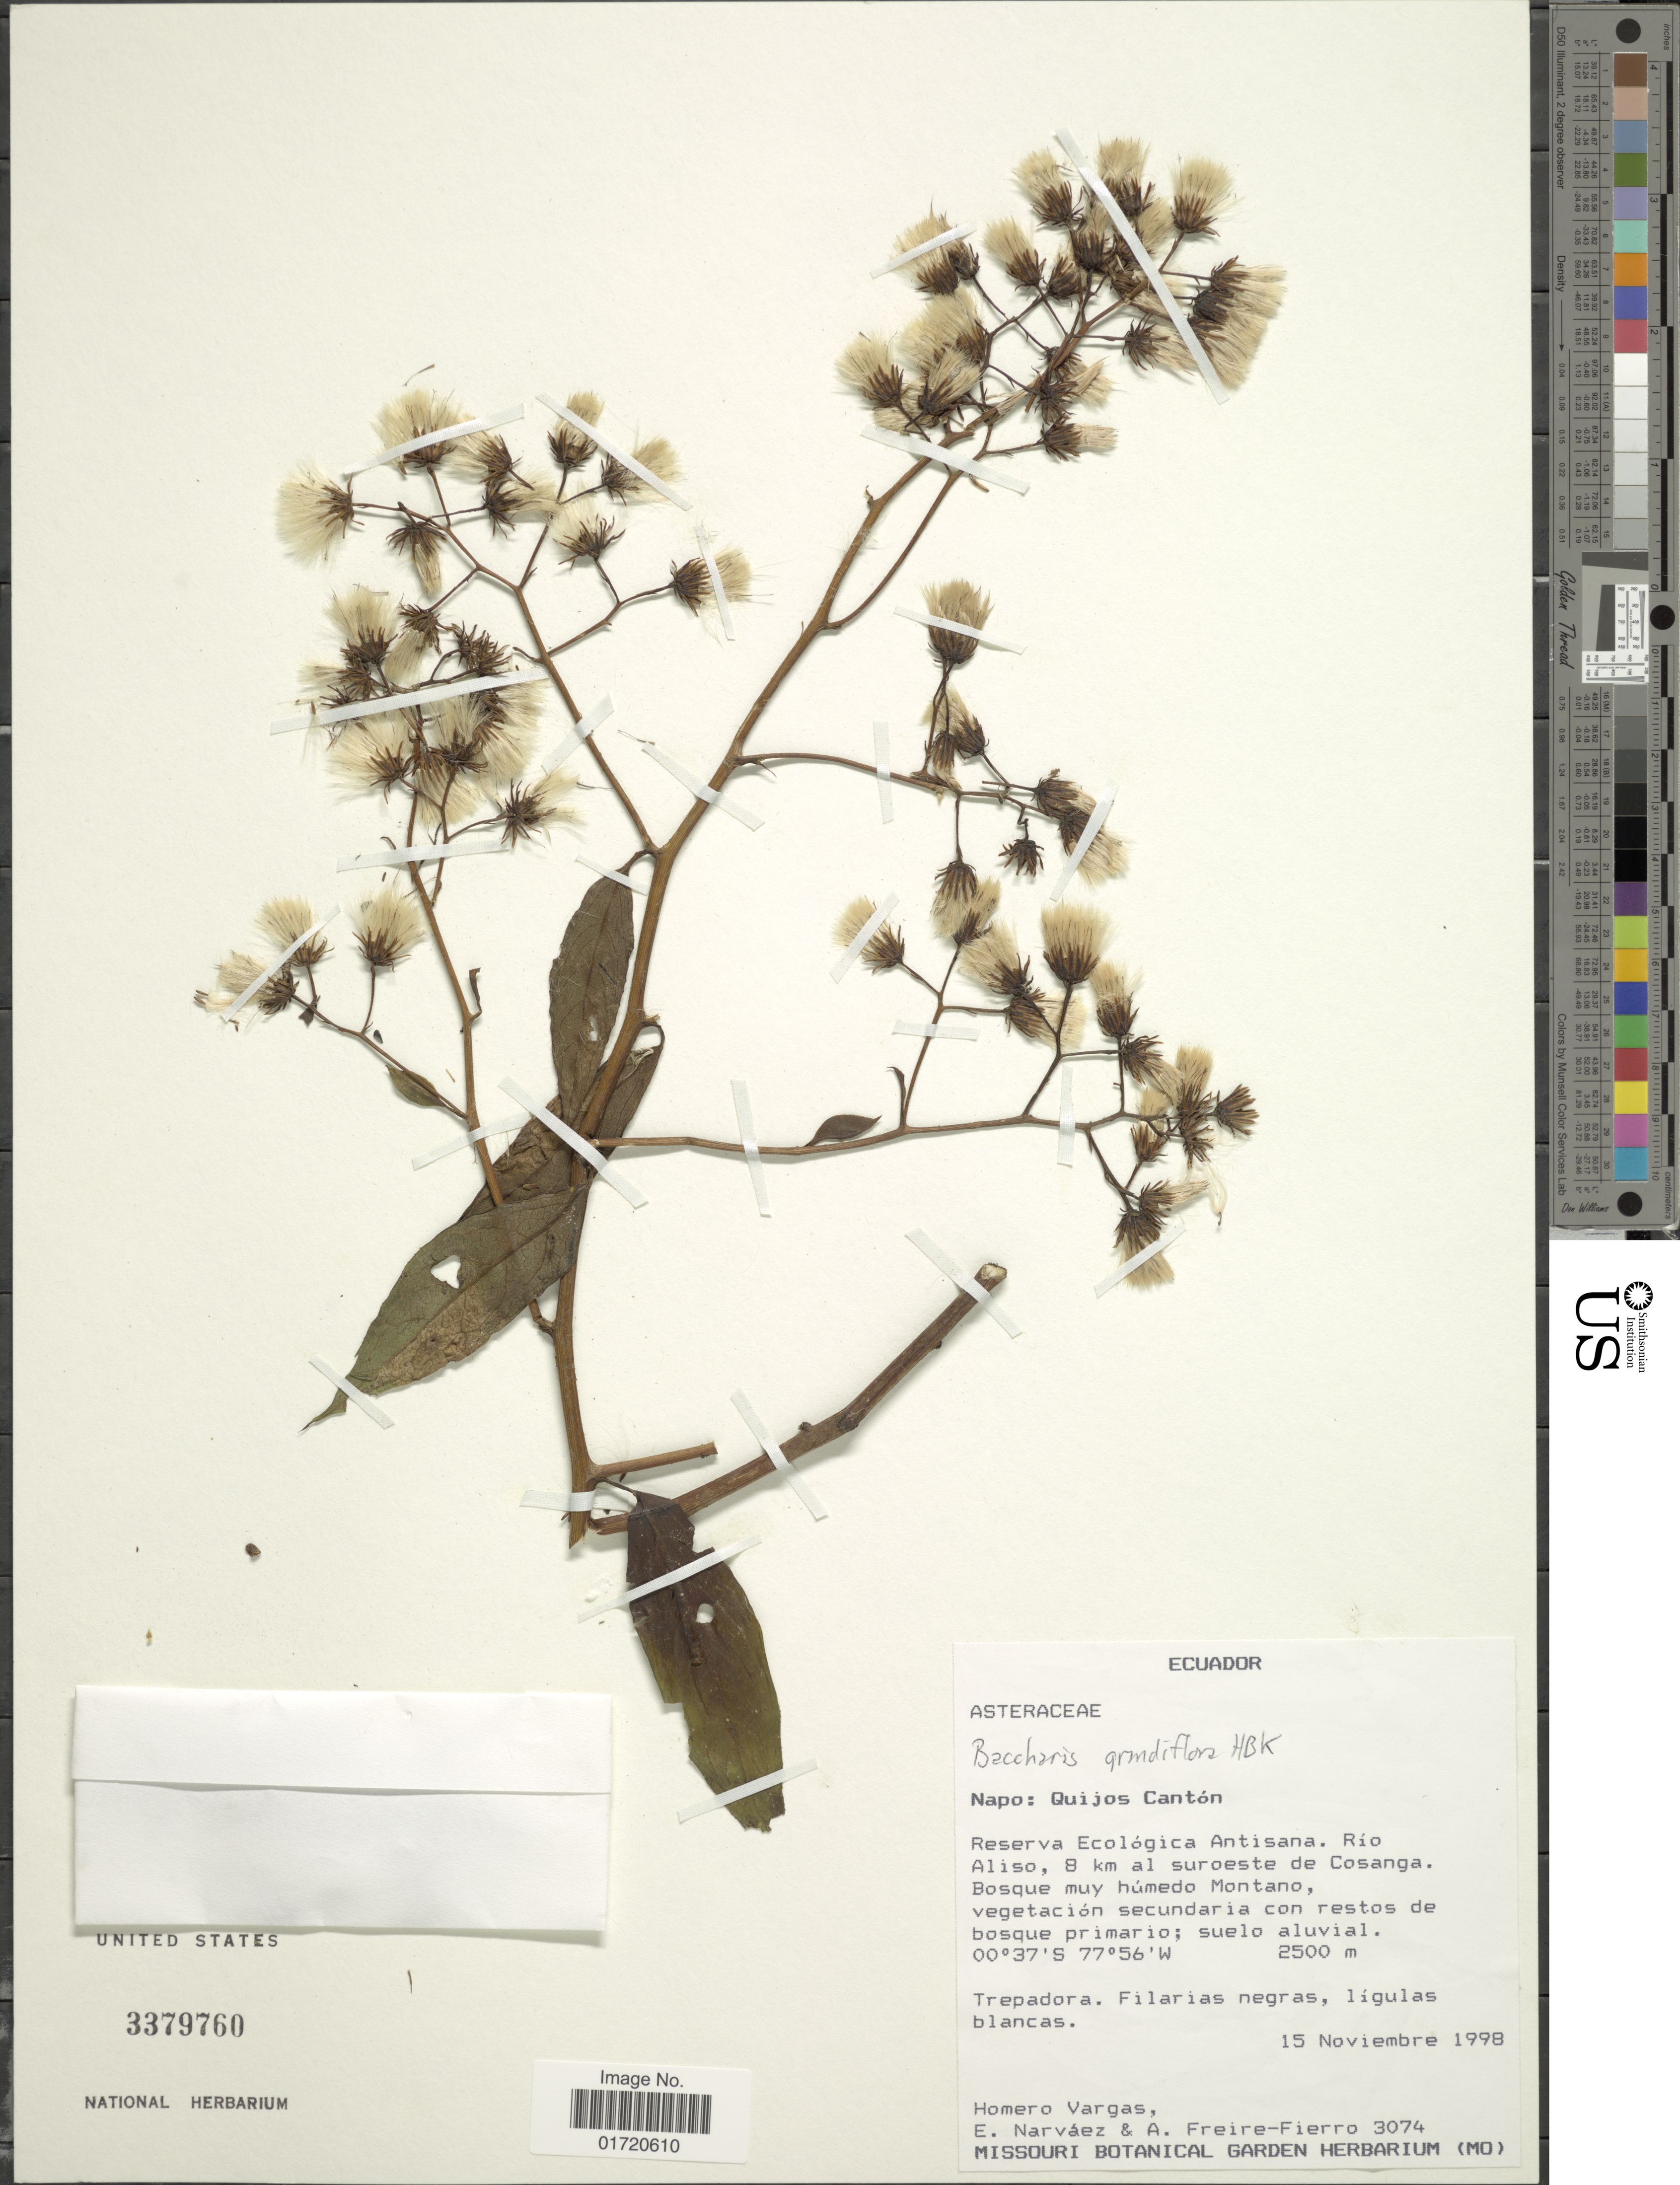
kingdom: Plantae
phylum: Tracheophyta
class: Magnoliopsida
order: Asterales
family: Asteraceae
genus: Baccharis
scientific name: Baccharis grandiflora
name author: Kunth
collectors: H. Vargas, E. Narváez & A. Freire-Fierro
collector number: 3074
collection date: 1998-11-15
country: Ecuador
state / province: Napo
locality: Quijos Cantón. Reserva Ecológica Antisana. Rio Aliso, 8 km al suroeste de Cosanga.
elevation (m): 2500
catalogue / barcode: US 3379760